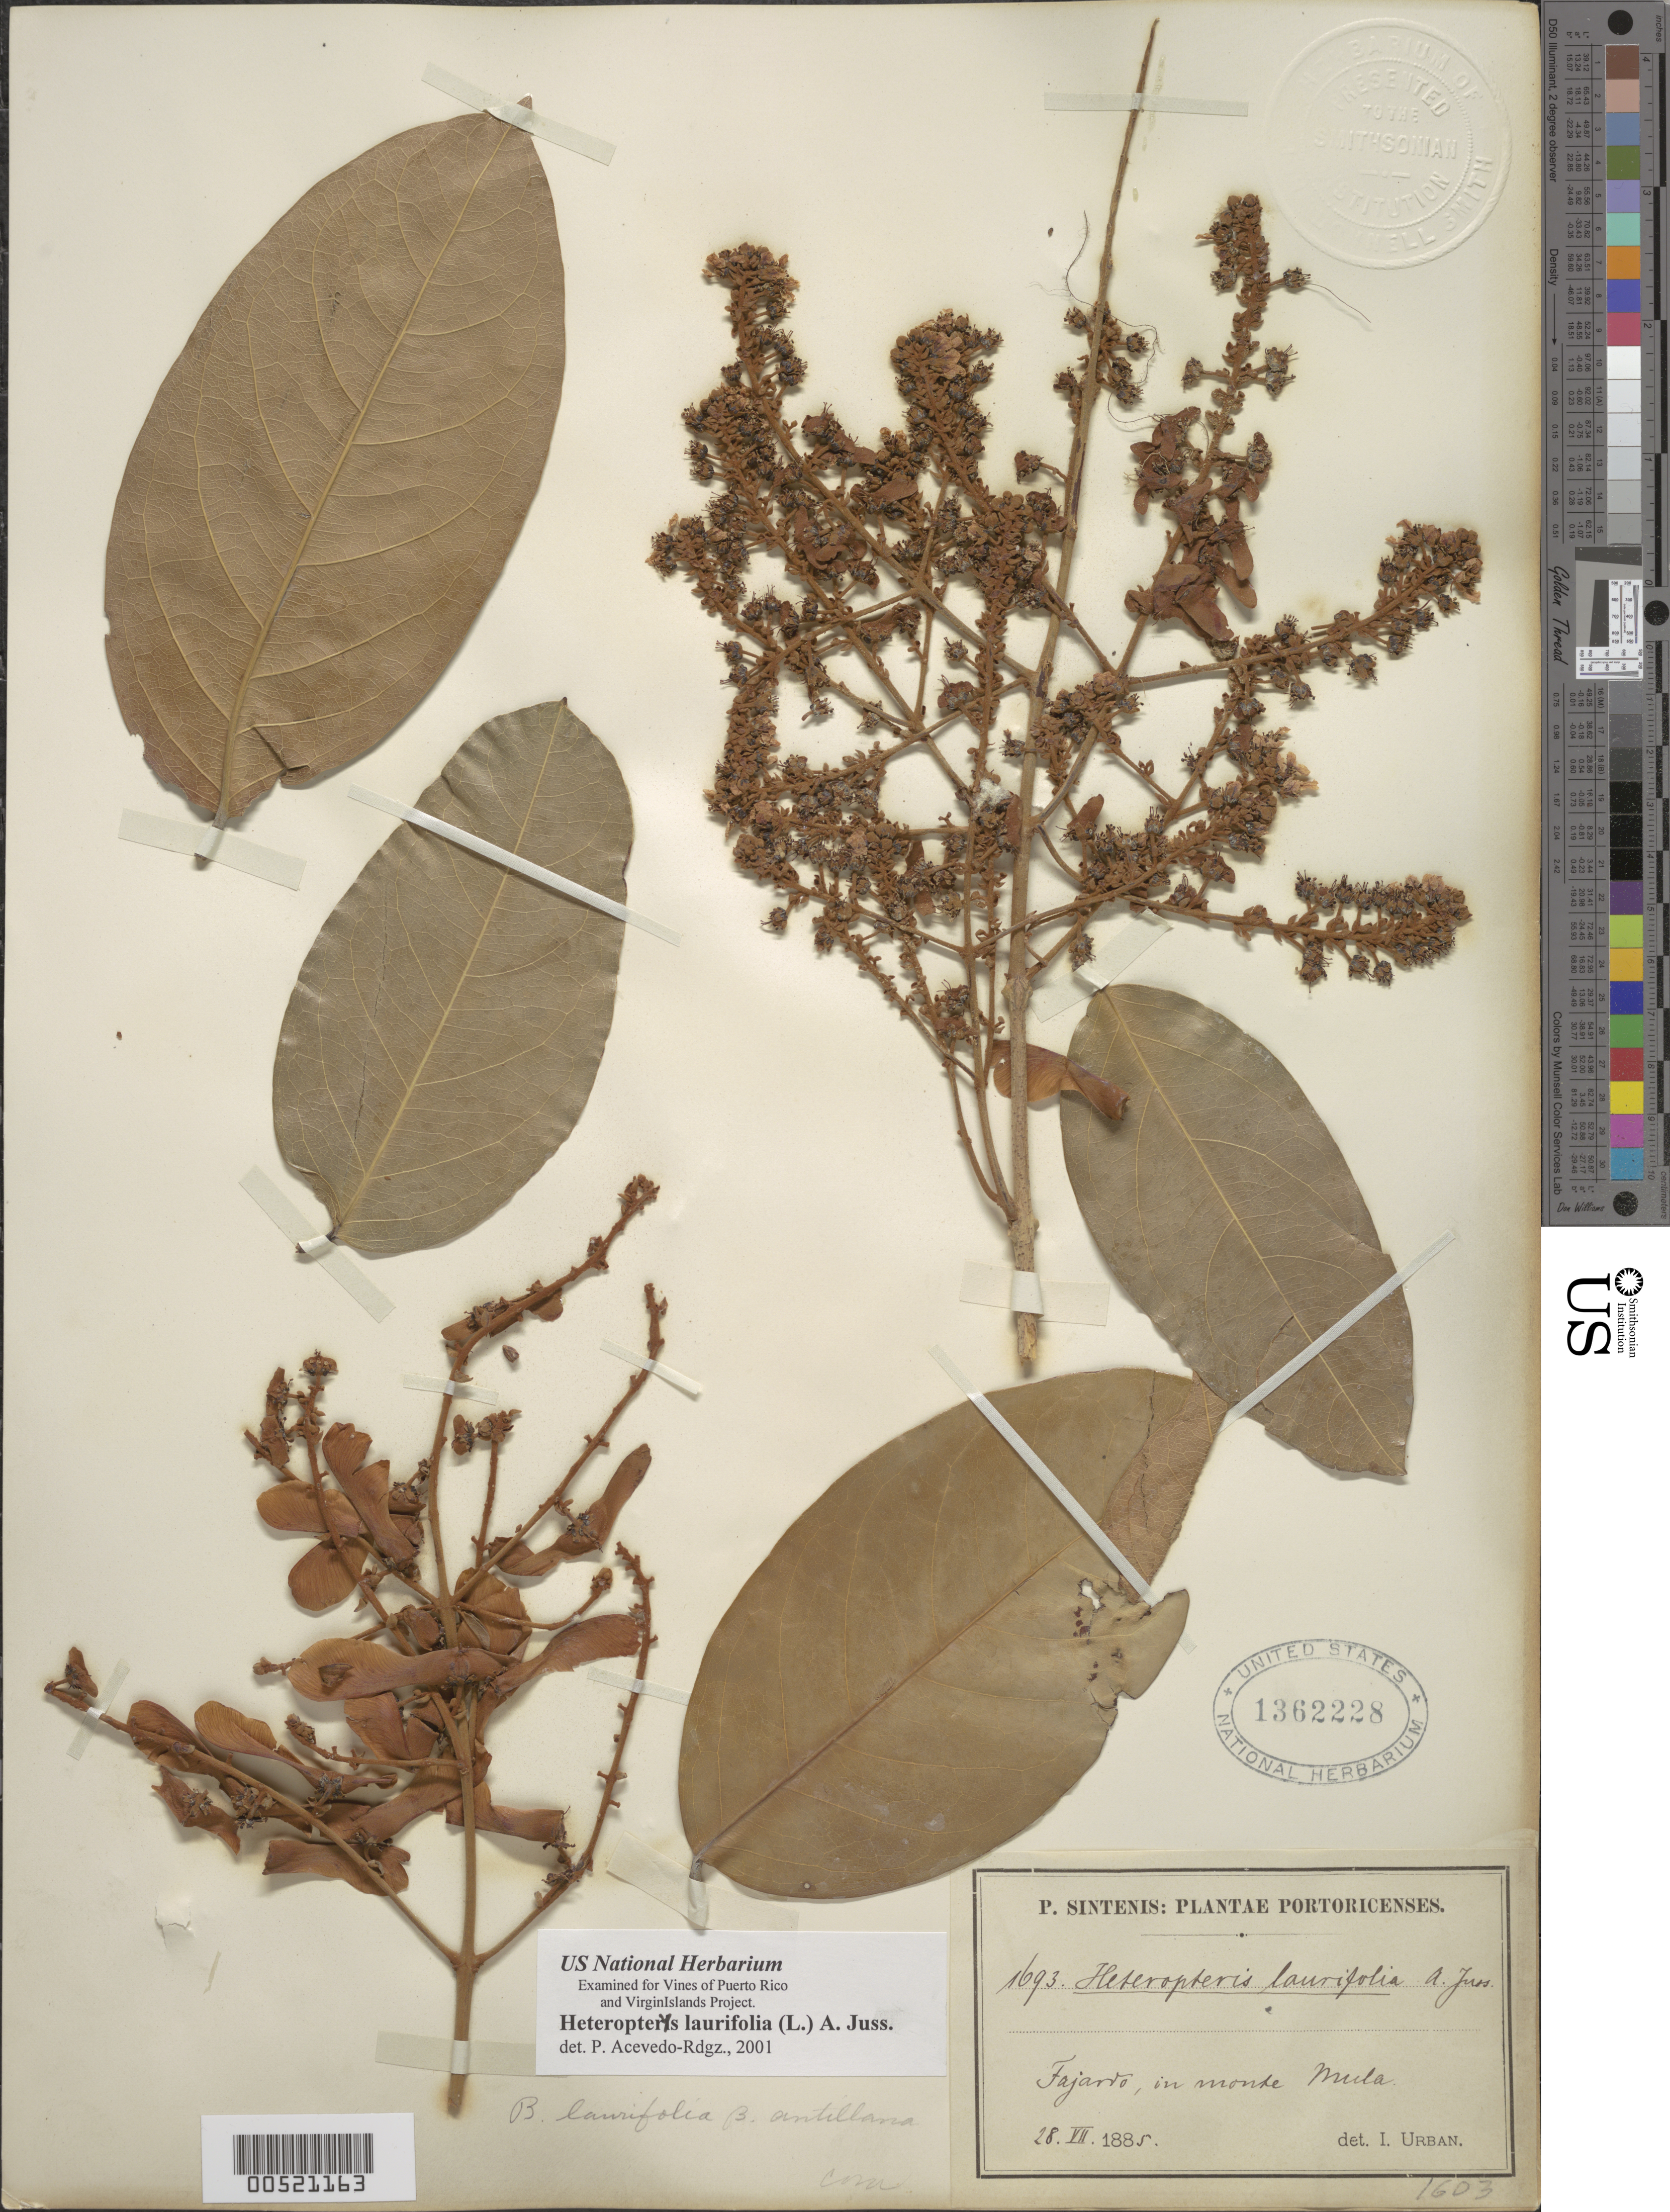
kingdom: Plantae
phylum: Tracheophyta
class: Magnoliopsida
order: Malpighiales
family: Malpighiaceae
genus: Heteropterys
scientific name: Heteropterys laurifolia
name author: (L.) A. Juss.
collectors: P. Sintenis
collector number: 1693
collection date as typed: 28 Jul 1885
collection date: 1885-07-28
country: Puerto Rico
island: Greater Antilles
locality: Fajardo. In Monte Mula.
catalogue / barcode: US 1362228